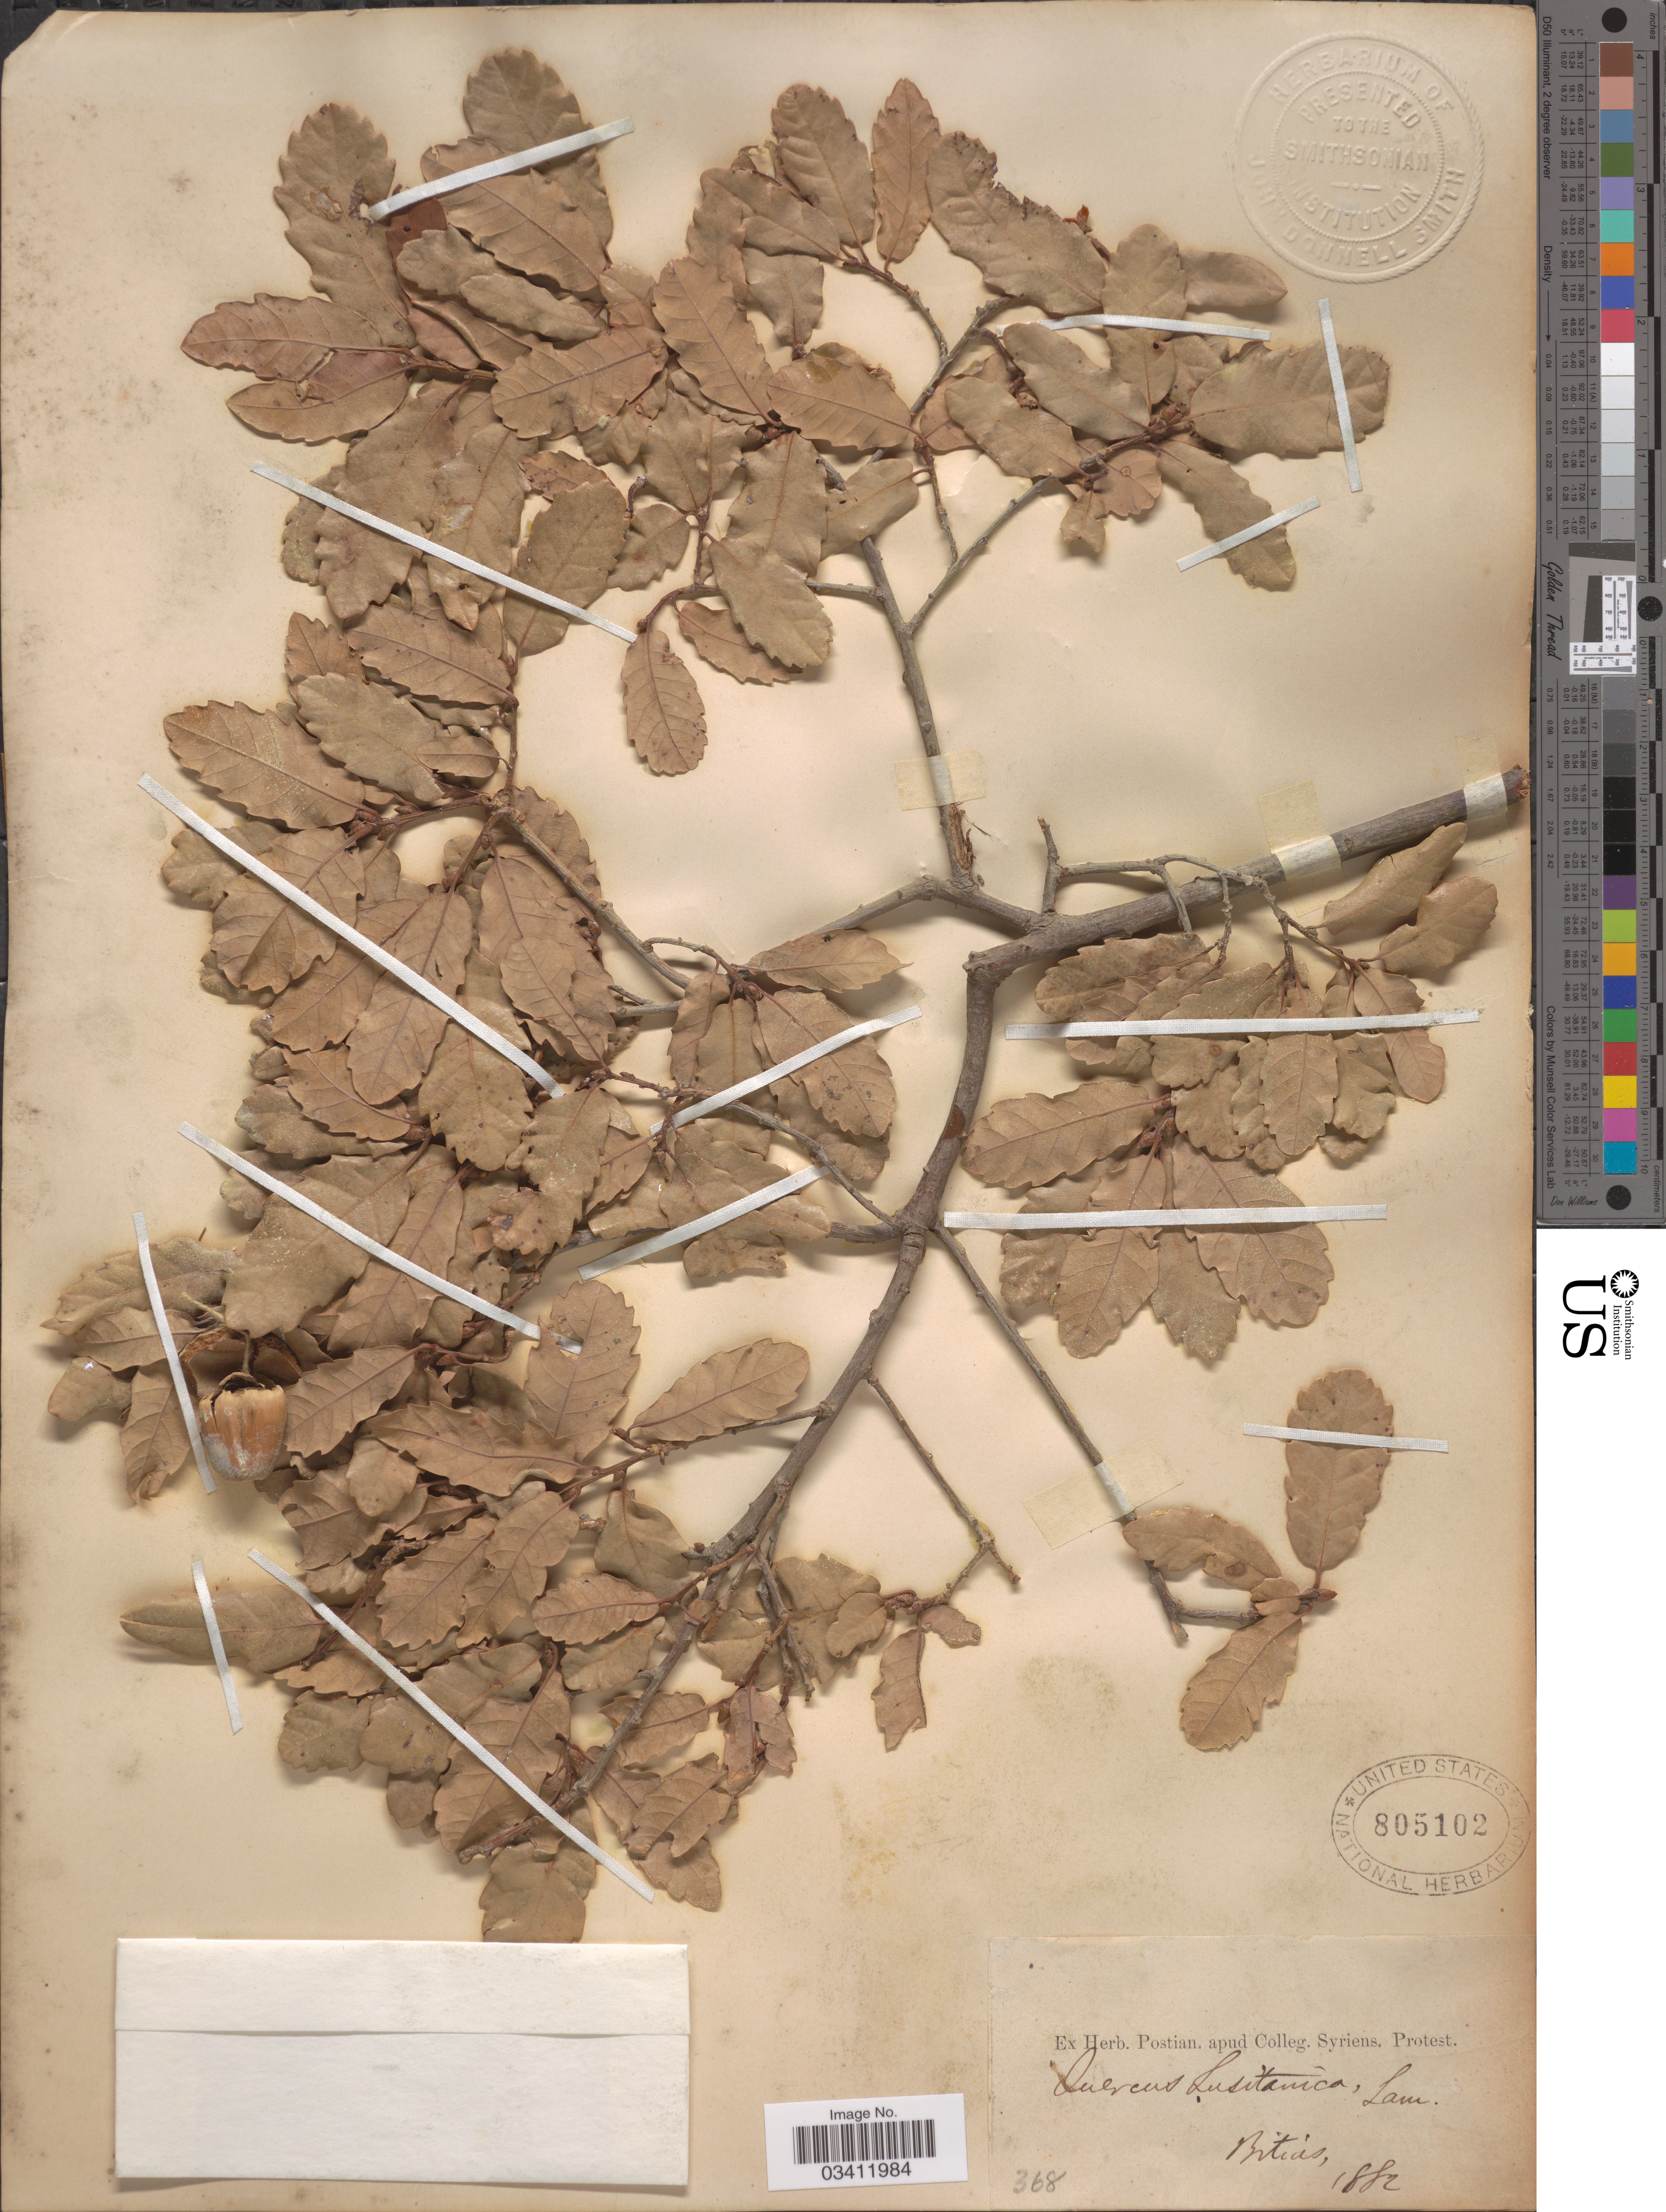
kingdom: Plantae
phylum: Tracheophyta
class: Magnoliopsida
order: Fagales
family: Fagaceae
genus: Quercus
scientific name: Quercus lusitanica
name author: Lam.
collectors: ex herb. Postian. apud Colleg. Syriens. Protest. USE "Fannie P. A. Shepard" (10308853) AS PRIMARY COLLECTOR INSTEAD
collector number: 368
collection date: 1882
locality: Bitias.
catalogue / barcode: US 805102